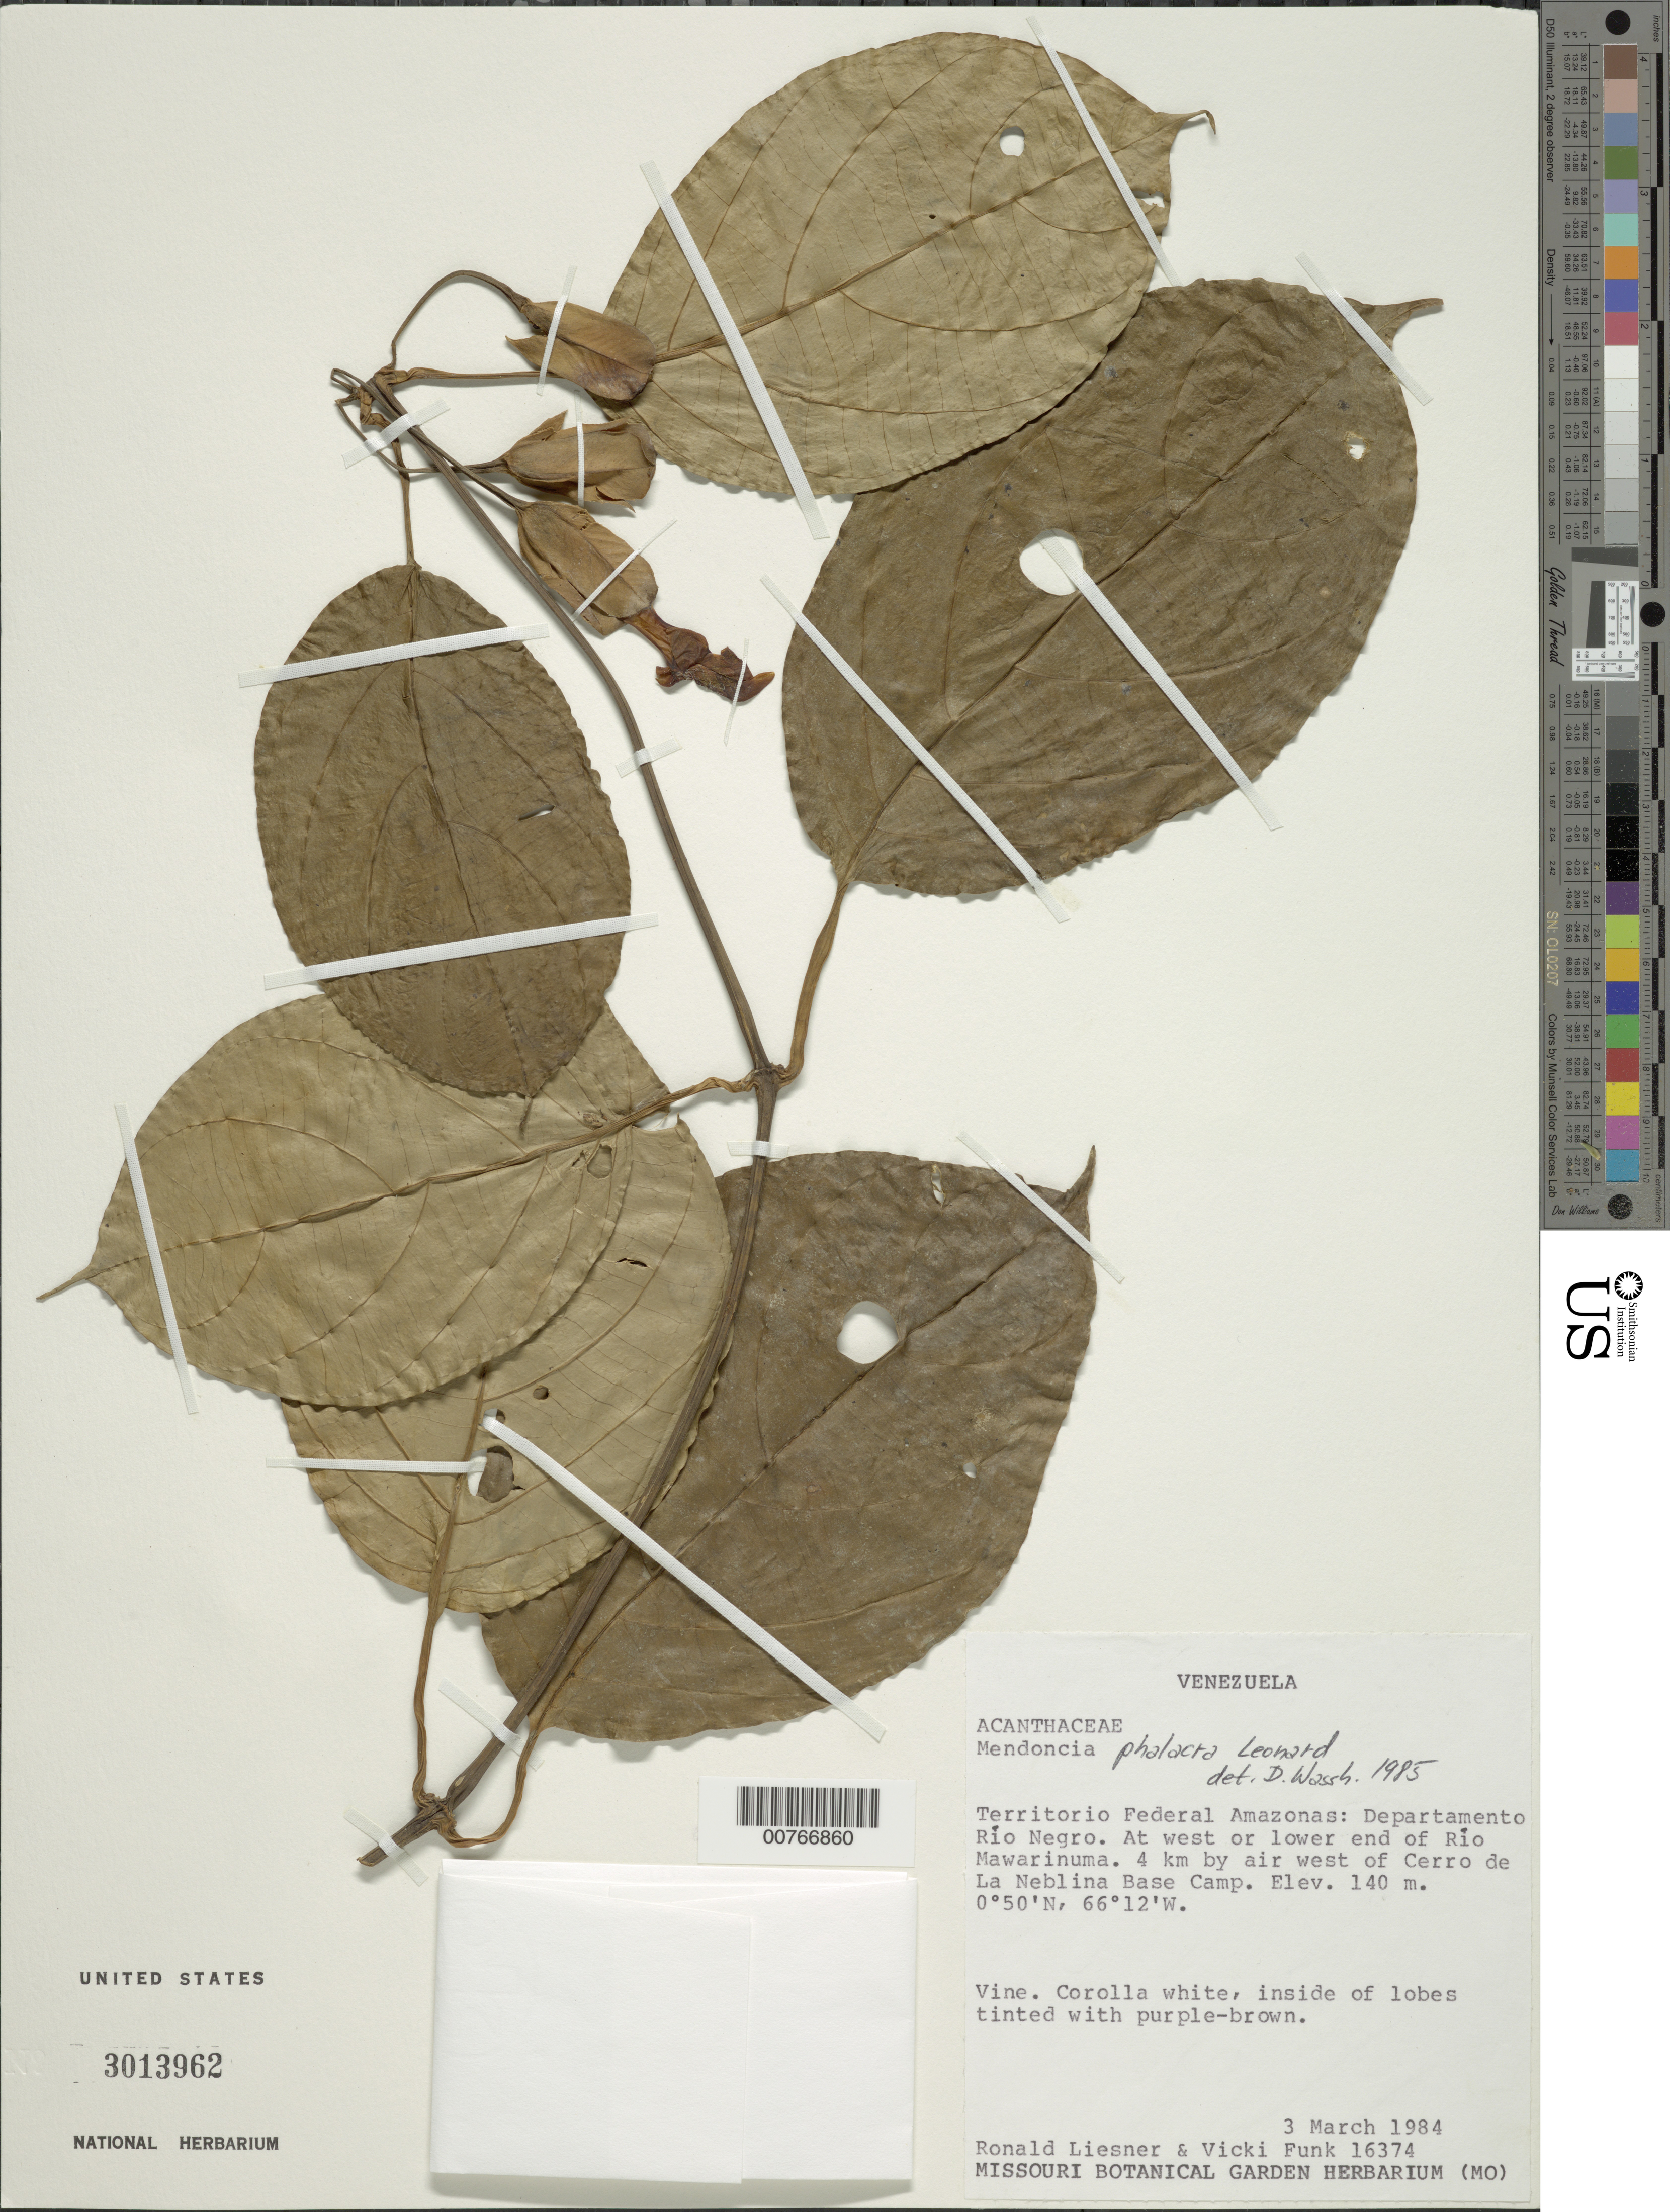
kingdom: Plantae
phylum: Tracheophyta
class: Magnoliopsida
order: Lamiales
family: Acanthaceae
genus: Mendoncia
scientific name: Mendoncia phalacra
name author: Leonard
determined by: Wasshausen, Dieter C., (BOT), Smithsonian Institution - National Museum of Natural History (UNITED STATES)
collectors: R. L. Liesner & V. Funk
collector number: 16374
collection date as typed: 3-Mar-84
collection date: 1984-03-03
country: Venezuela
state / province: Amazonas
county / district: Río Negro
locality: Río Mawarinuma, at west or lower end; 4 km by air W of Cerro de La Neblina Base Camp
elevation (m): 140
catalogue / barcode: US 3013962